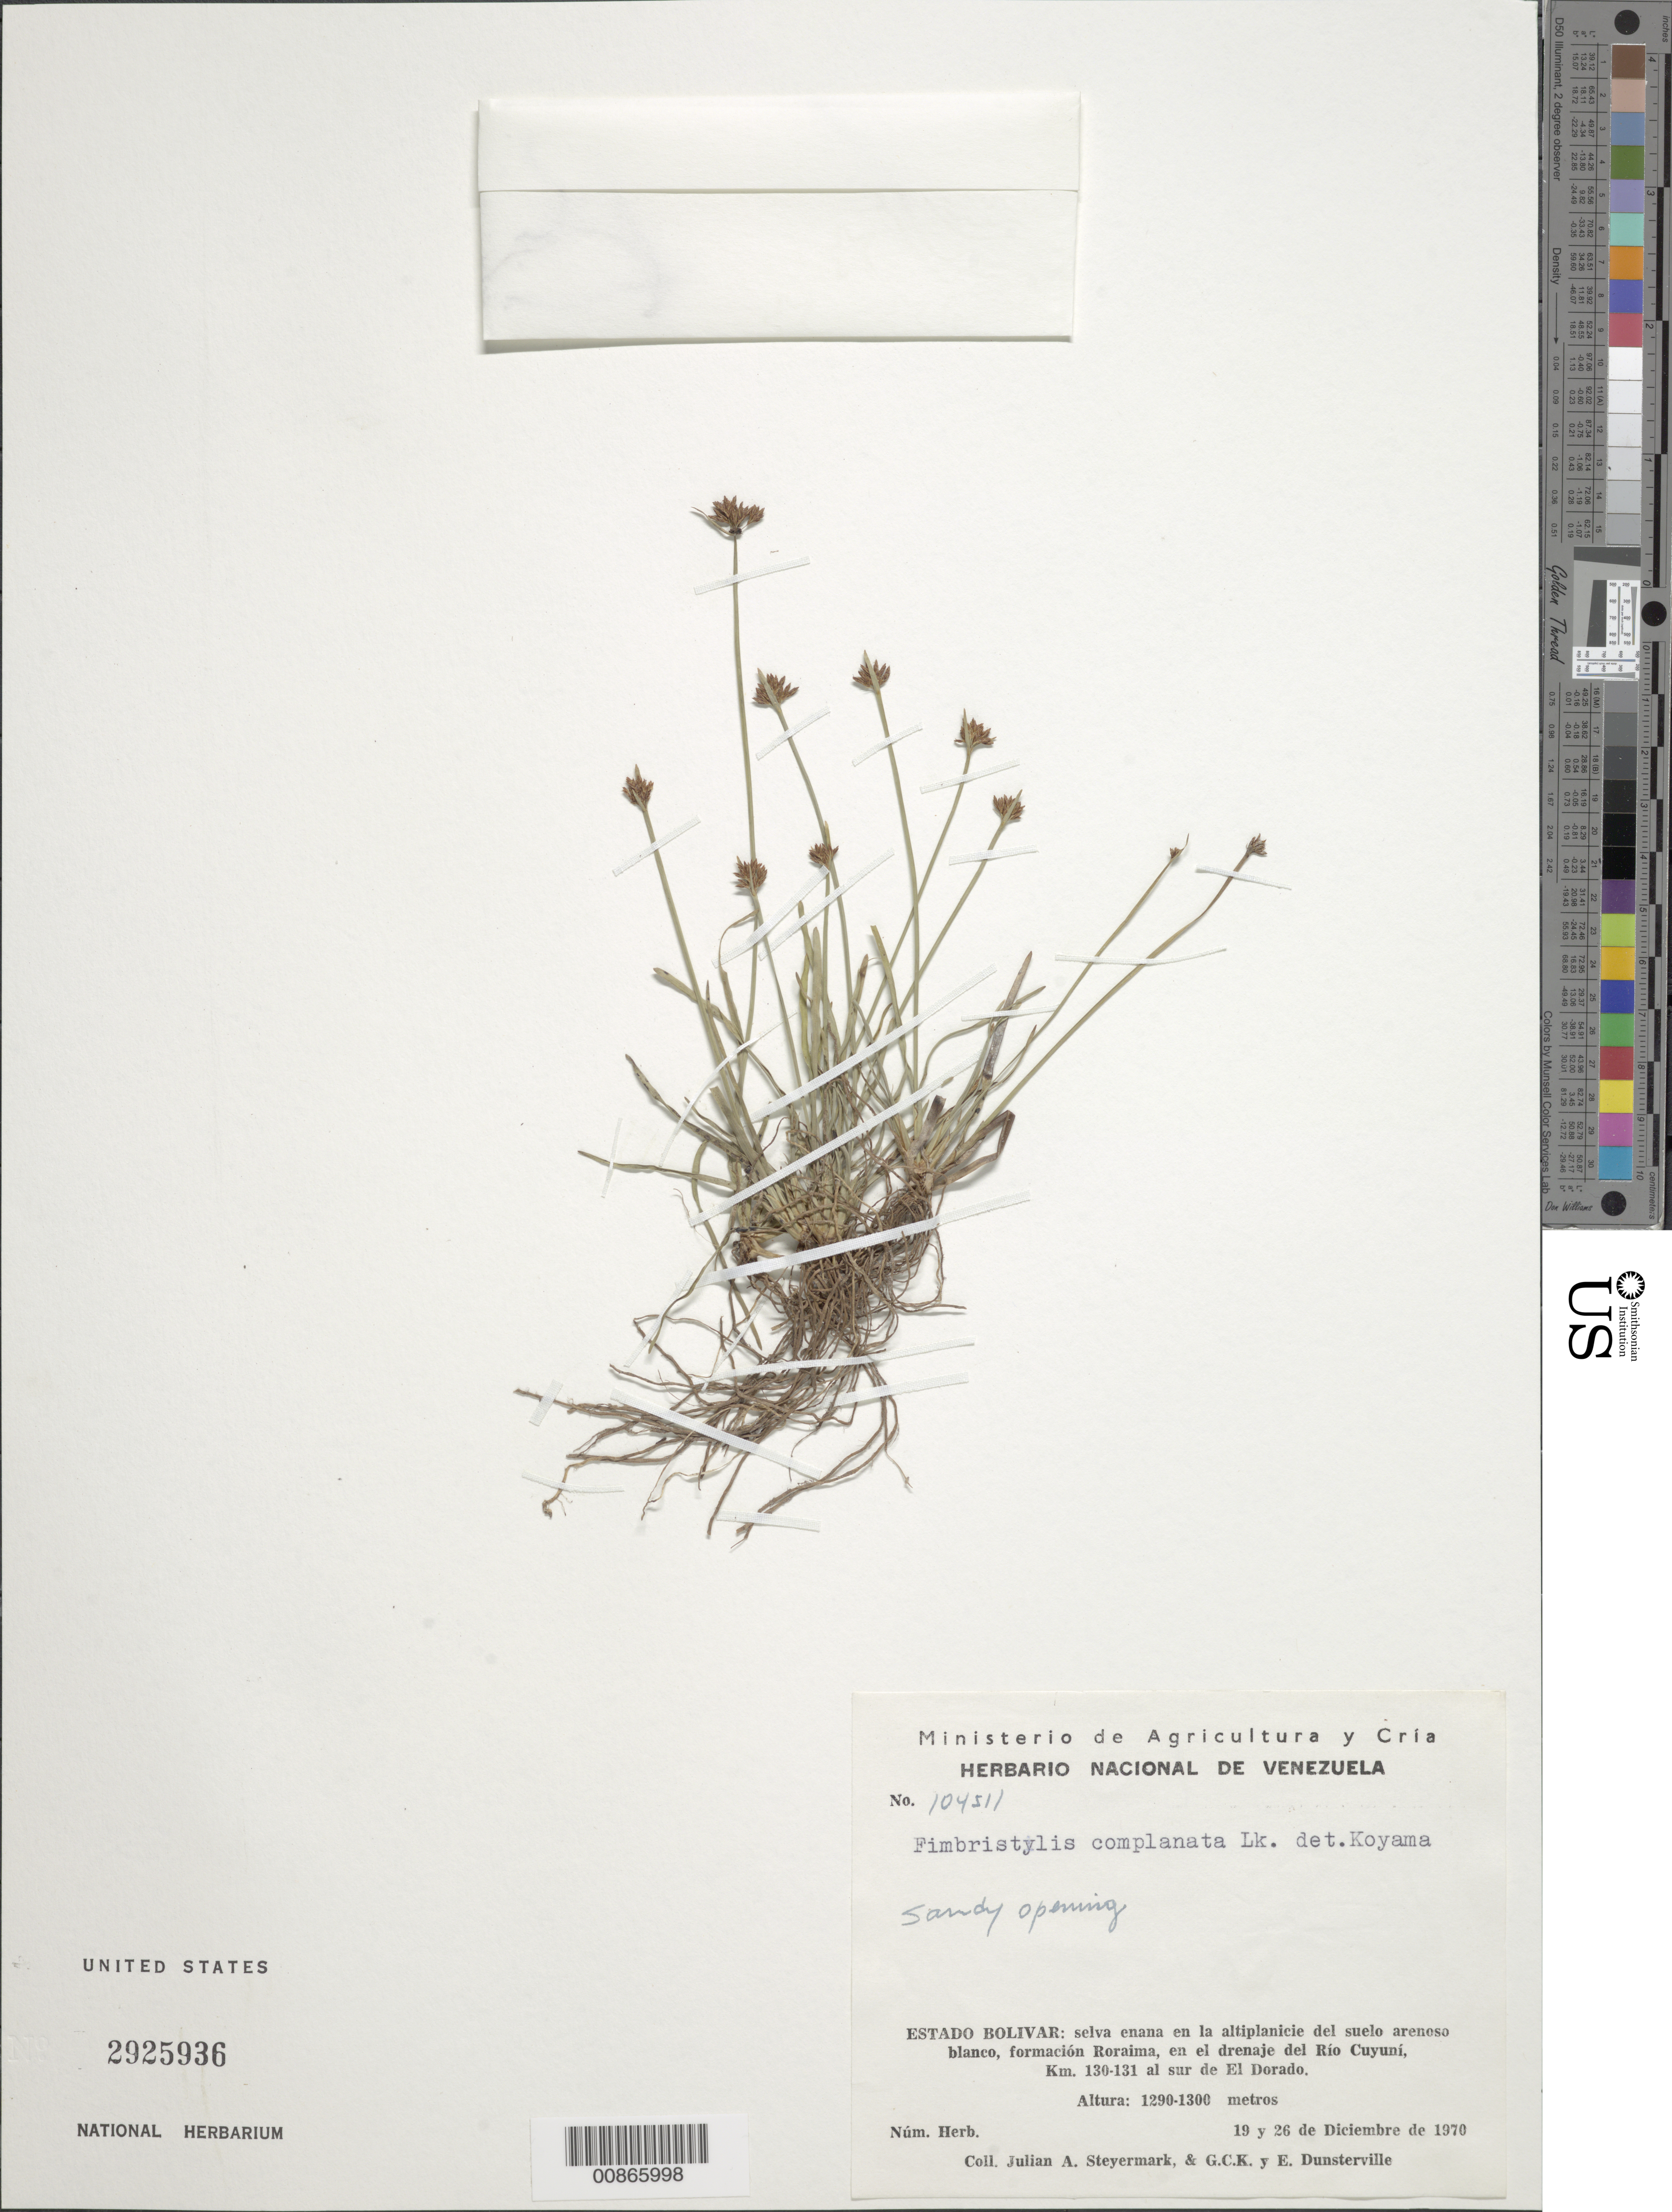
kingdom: Plantae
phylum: Tracheophyta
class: Liliopsida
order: Poales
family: Cyperaceae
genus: Fimbristylis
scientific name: Fimbristylis complanata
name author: (Retz.) Link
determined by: Koyama, Tetsuo M.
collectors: J. Steyermark, G. C. K. Dunsterville & E. Dunsterville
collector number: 104511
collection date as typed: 19-Dec-70 to 26-Dec-70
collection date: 1970-12-19/1970-12-26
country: Venezuela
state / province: Bolívar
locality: Roraima, Río Cuyuní drainage, 130-131 km S of El Dorado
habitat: Dwarf forest on high plateau, white sandy ground; sandy opening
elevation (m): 1290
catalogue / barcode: US 2925936